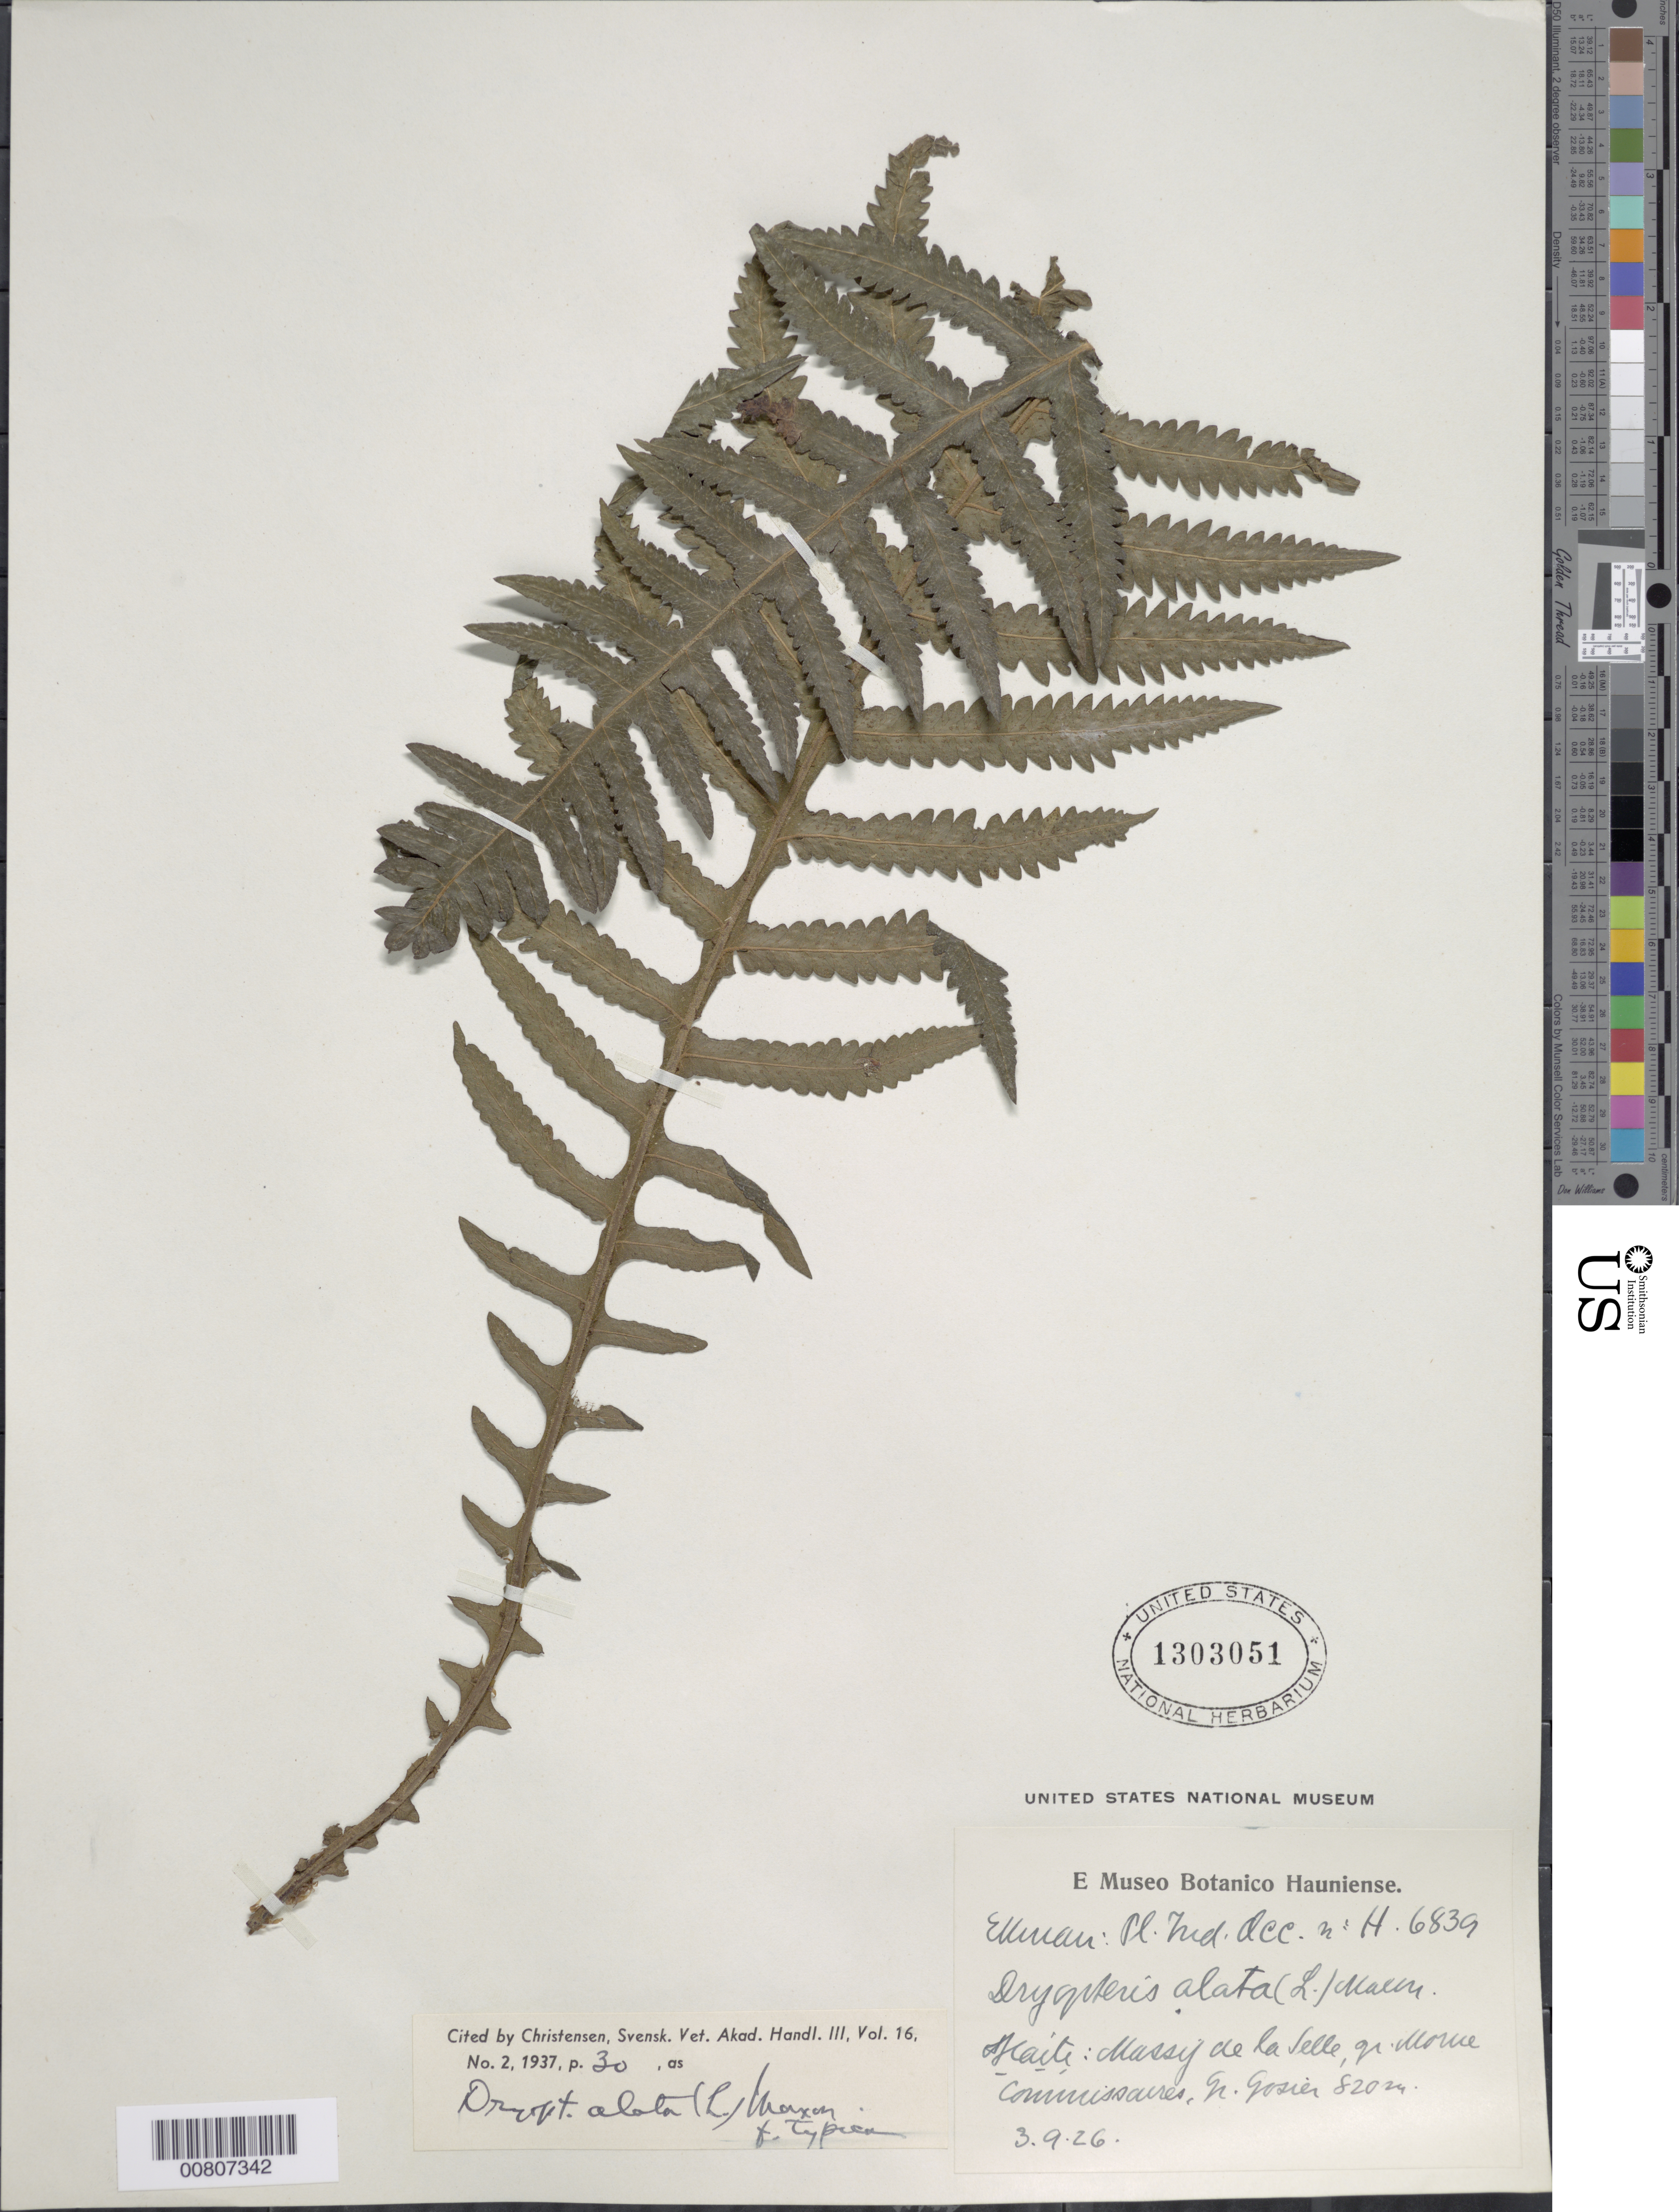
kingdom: Plantae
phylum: Tracheophyta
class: Polypodiopsida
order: Polypodiales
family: Thelypteridaceae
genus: Goniopteris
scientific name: Goniopteris alata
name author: (L.) Ching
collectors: E. L. Ekman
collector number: H 6839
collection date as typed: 09 Mar 1926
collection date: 1926-03-09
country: Haiti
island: Hispaniola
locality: Massif de la Selle, gr. M. des Commissaires, Gd. Gosier, Source-Rouillé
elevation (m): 820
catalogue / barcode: US 1303051